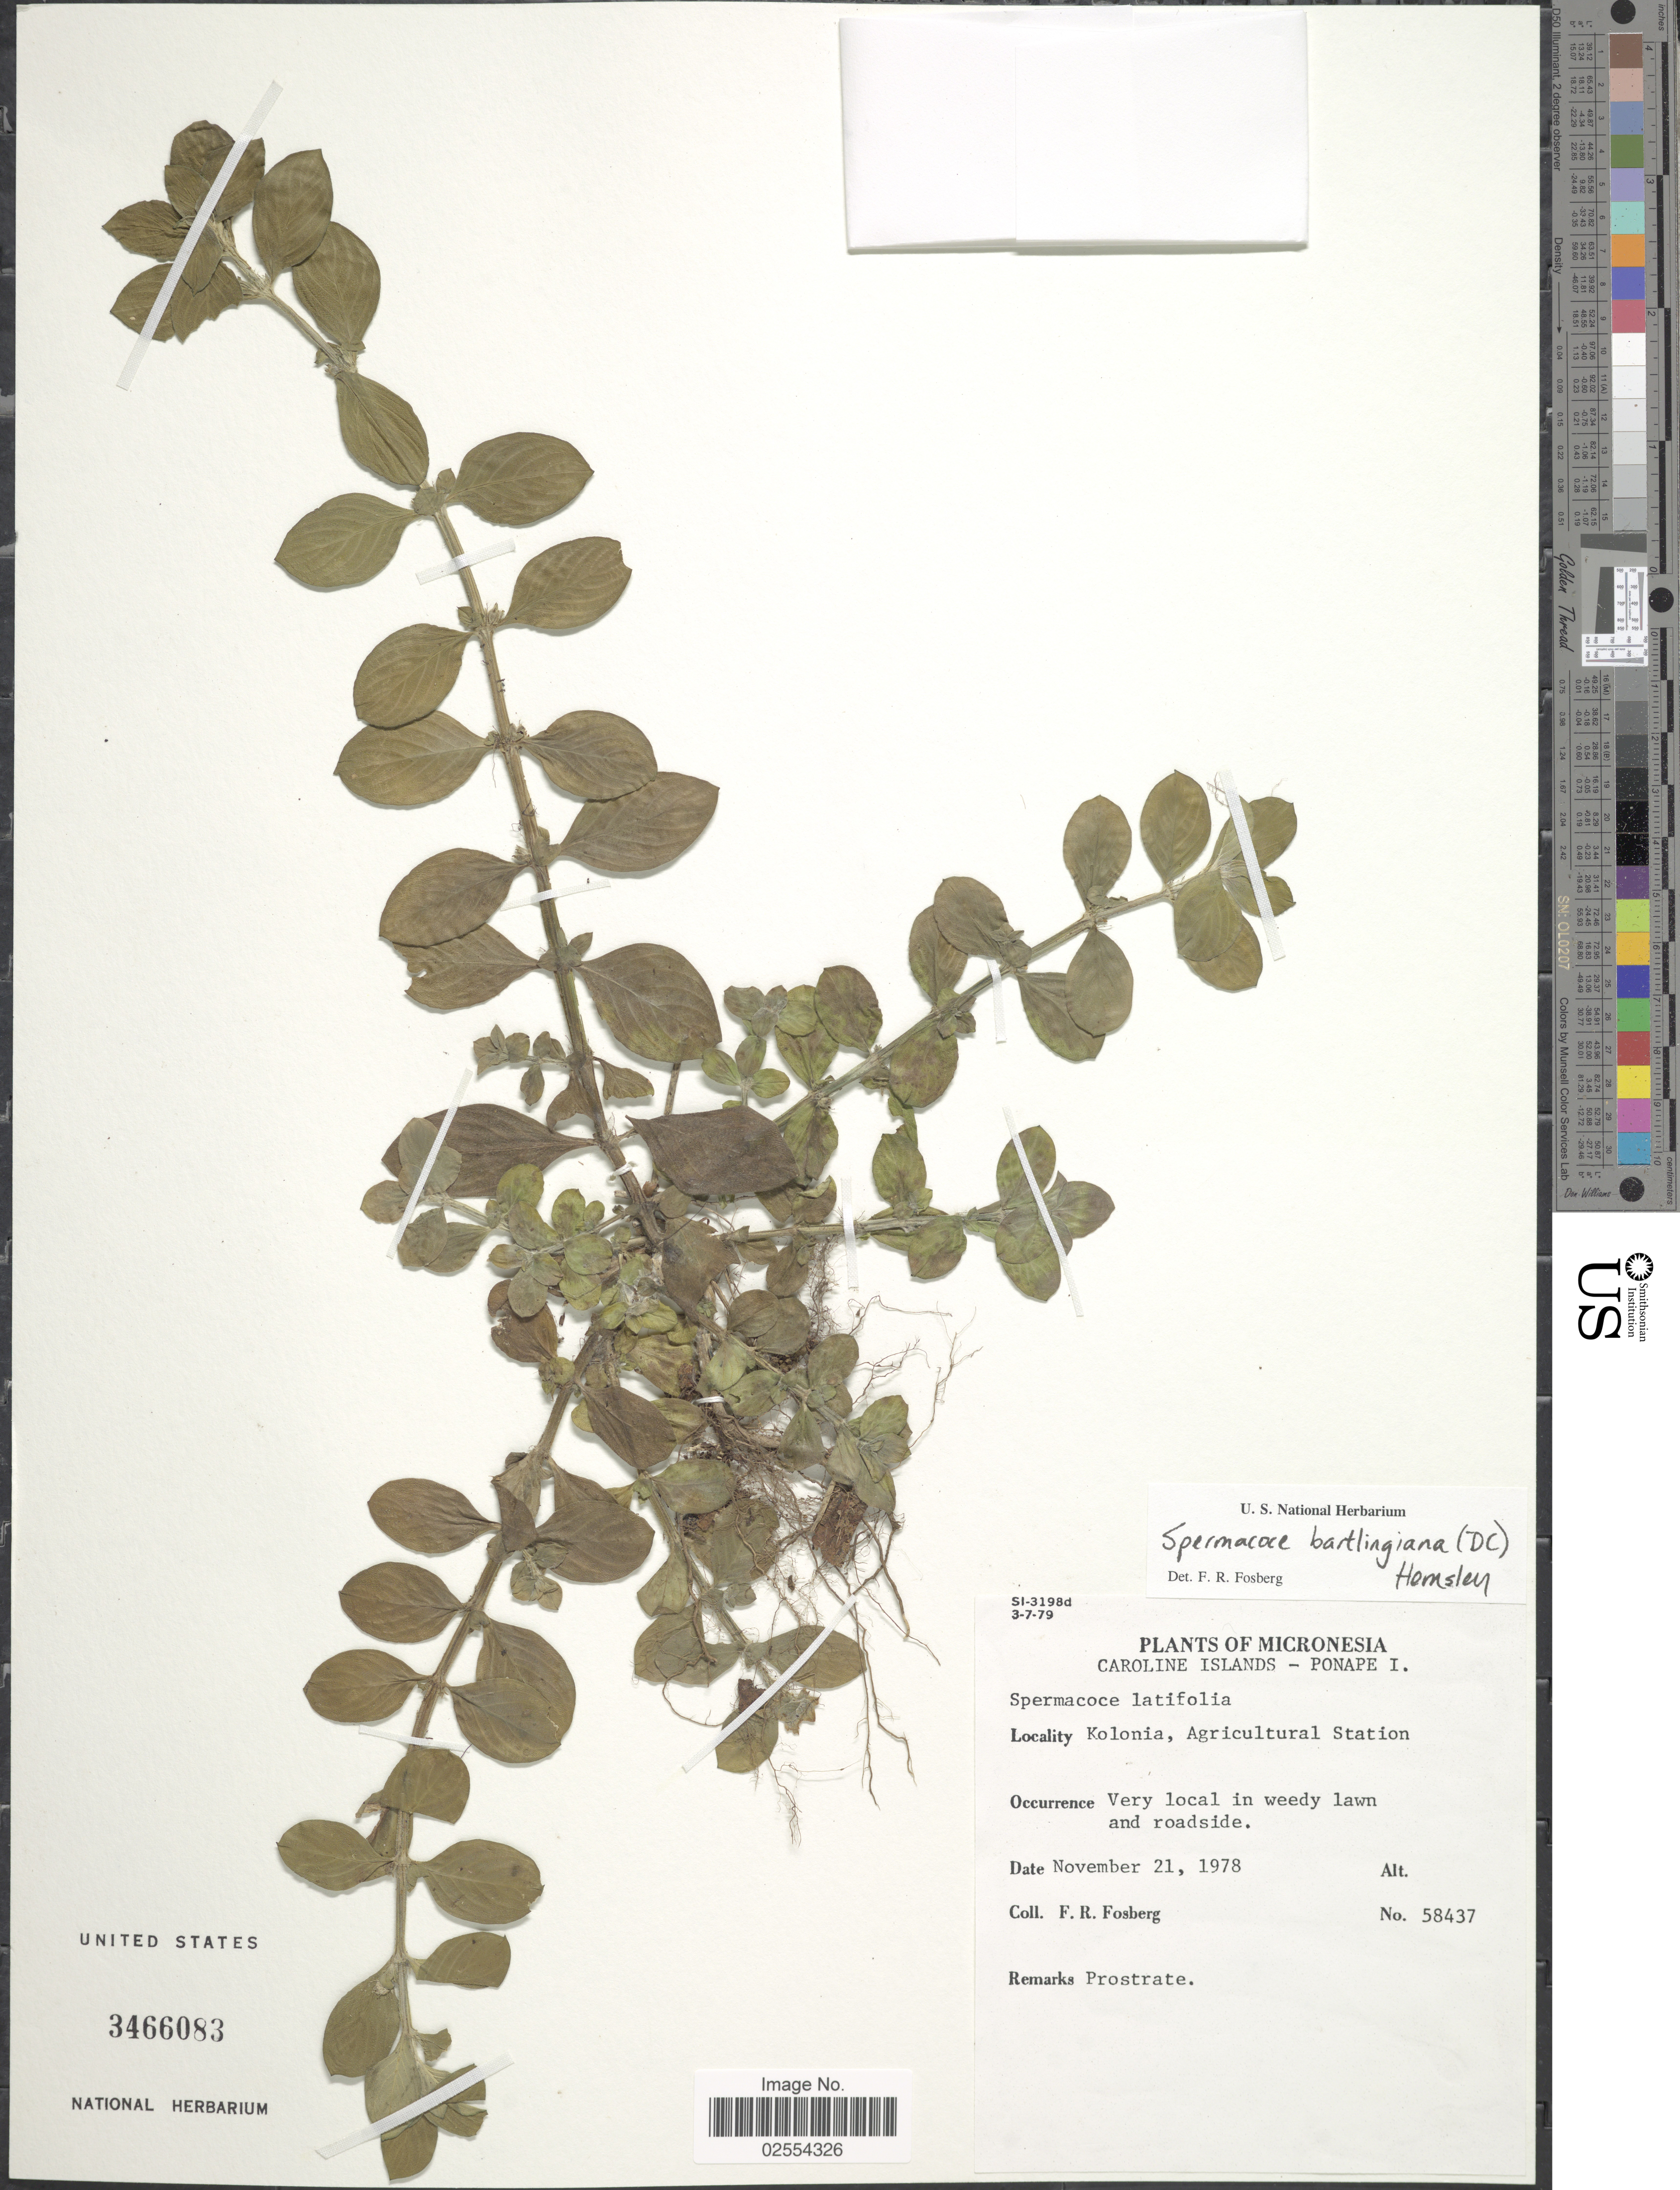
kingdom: Plantae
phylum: Tracheophyta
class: Magnoliopsida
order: Gentianales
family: Rubiaceae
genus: Spermacoce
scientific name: Spermacoce bartlingiana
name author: (DC.) Fosberg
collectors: F. R. Fosberg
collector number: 58437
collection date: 1978-11-21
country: Micronesia, Federated States of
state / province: Pohnpei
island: Pohnpei [Ponape]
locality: Micronesia, Caroline Islands - Ponape I. Kolonia, Agricultural Station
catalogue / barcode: US 3466083